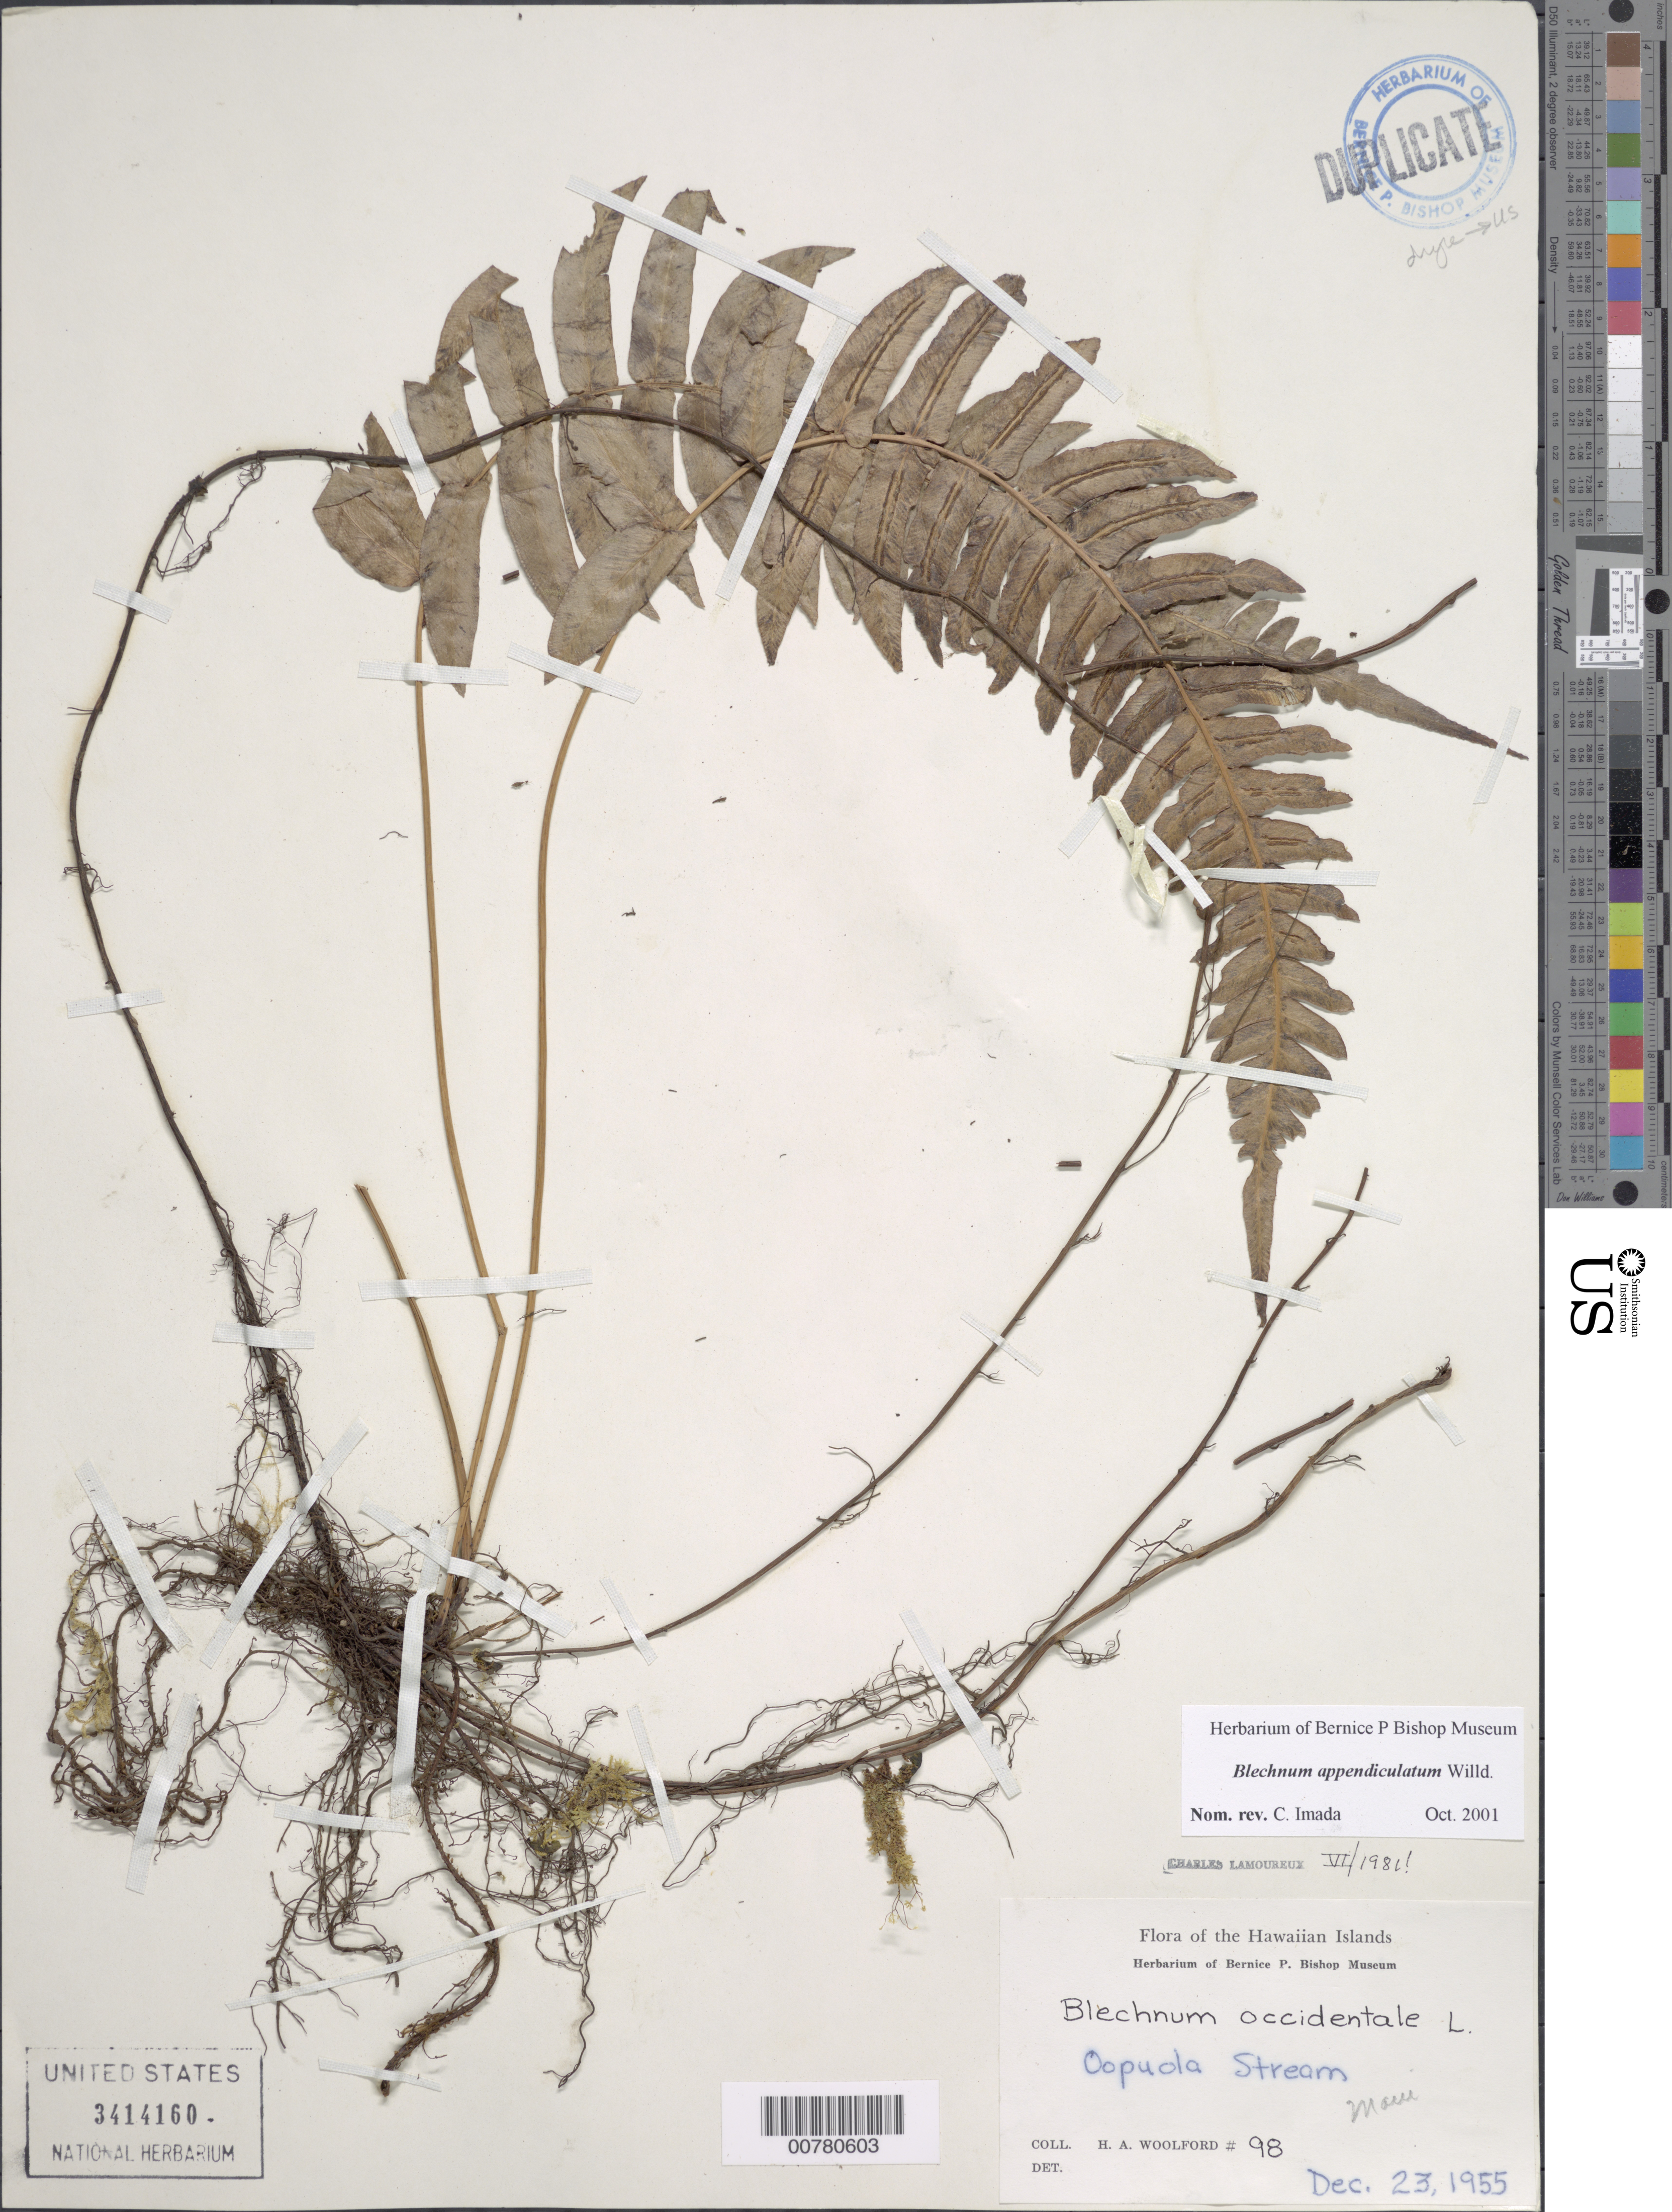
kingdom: Plantae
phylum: Tracheophyta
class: Polypodiopsida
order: Polypodiales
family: Blechnaceae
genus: Blechnum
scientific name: Blechnum appendiculatum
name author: Willd.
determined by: Imada, C.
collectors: H. Woolford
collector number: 98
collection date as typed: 21 Dec 1955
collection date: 1955-12-21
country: United States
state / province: Hawaii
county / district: Maui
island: Maui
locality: Paunau Ditch Trail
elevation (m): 488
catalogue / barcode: US 3414160